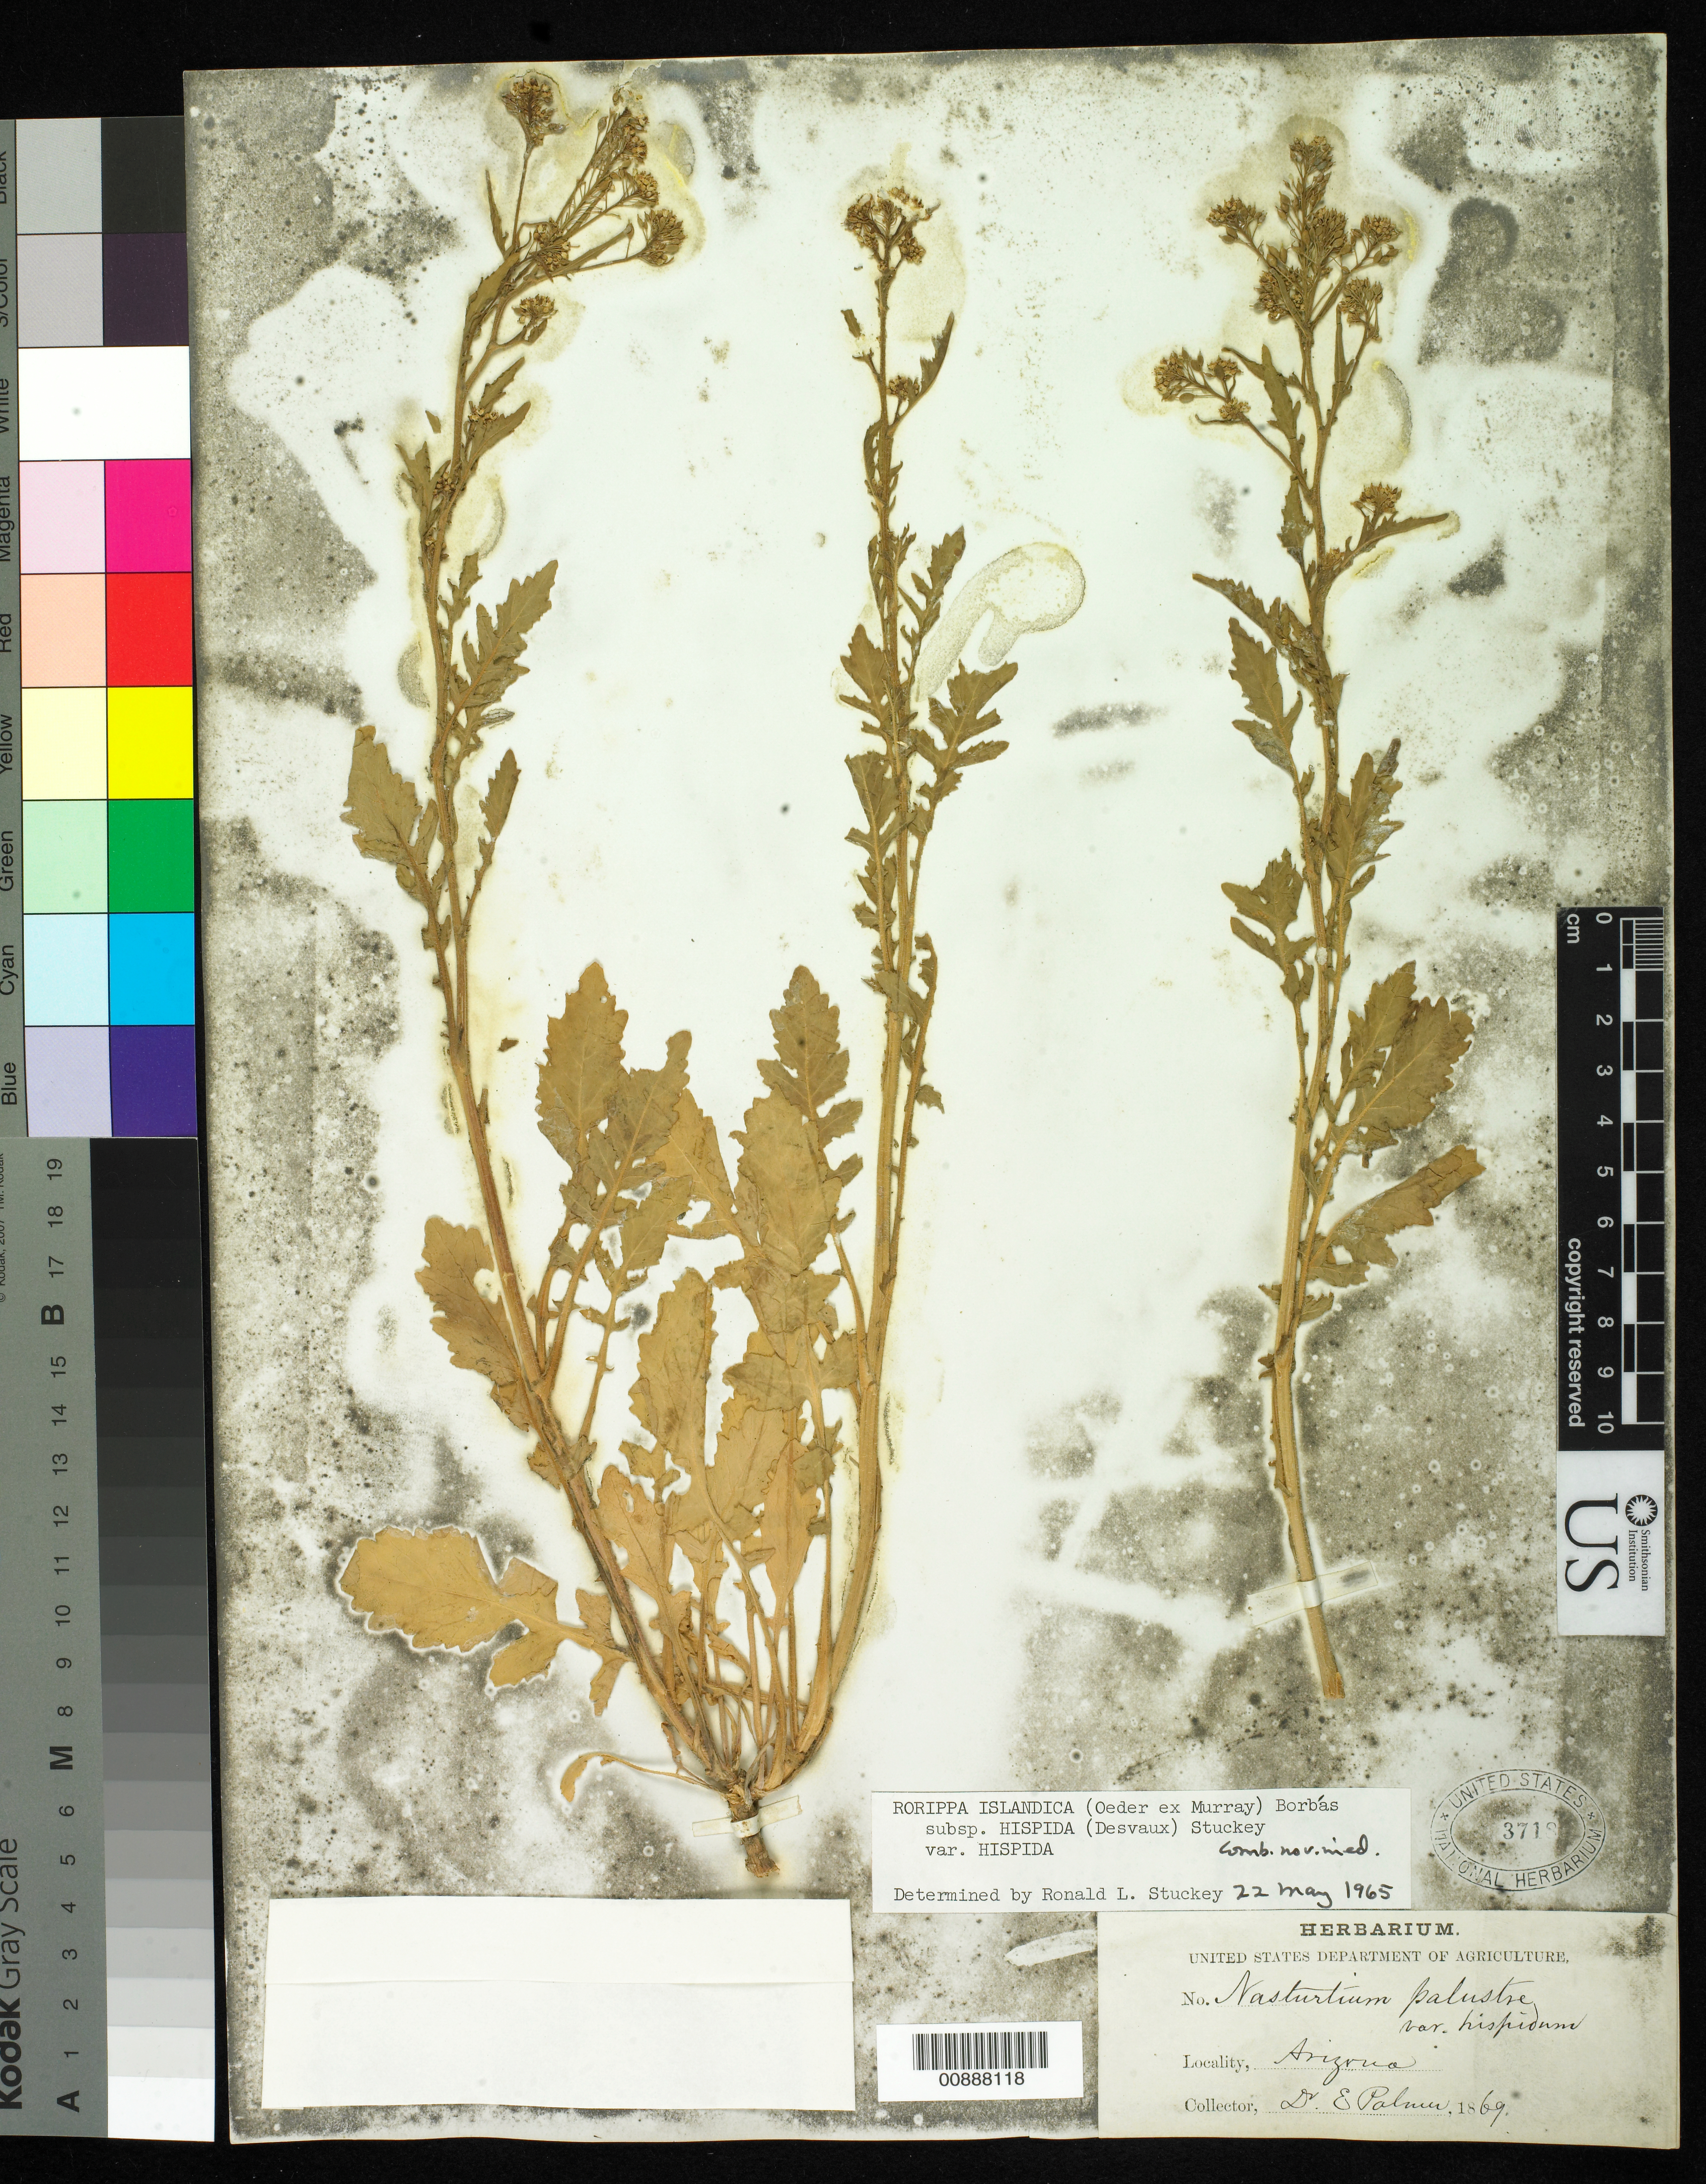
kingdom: Plantae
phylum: Tracheophyta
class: Magnoliopsida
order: Brassicales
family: Brassicaceae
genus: Rorippa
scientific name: Rorippa islandica var. hispida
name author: (Desv.) Butters & Abbe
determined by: Stuckey, R. L.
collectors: E. Palmer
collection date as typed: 1869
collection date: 1869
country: United States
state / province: Arizona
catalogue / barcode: US 3718